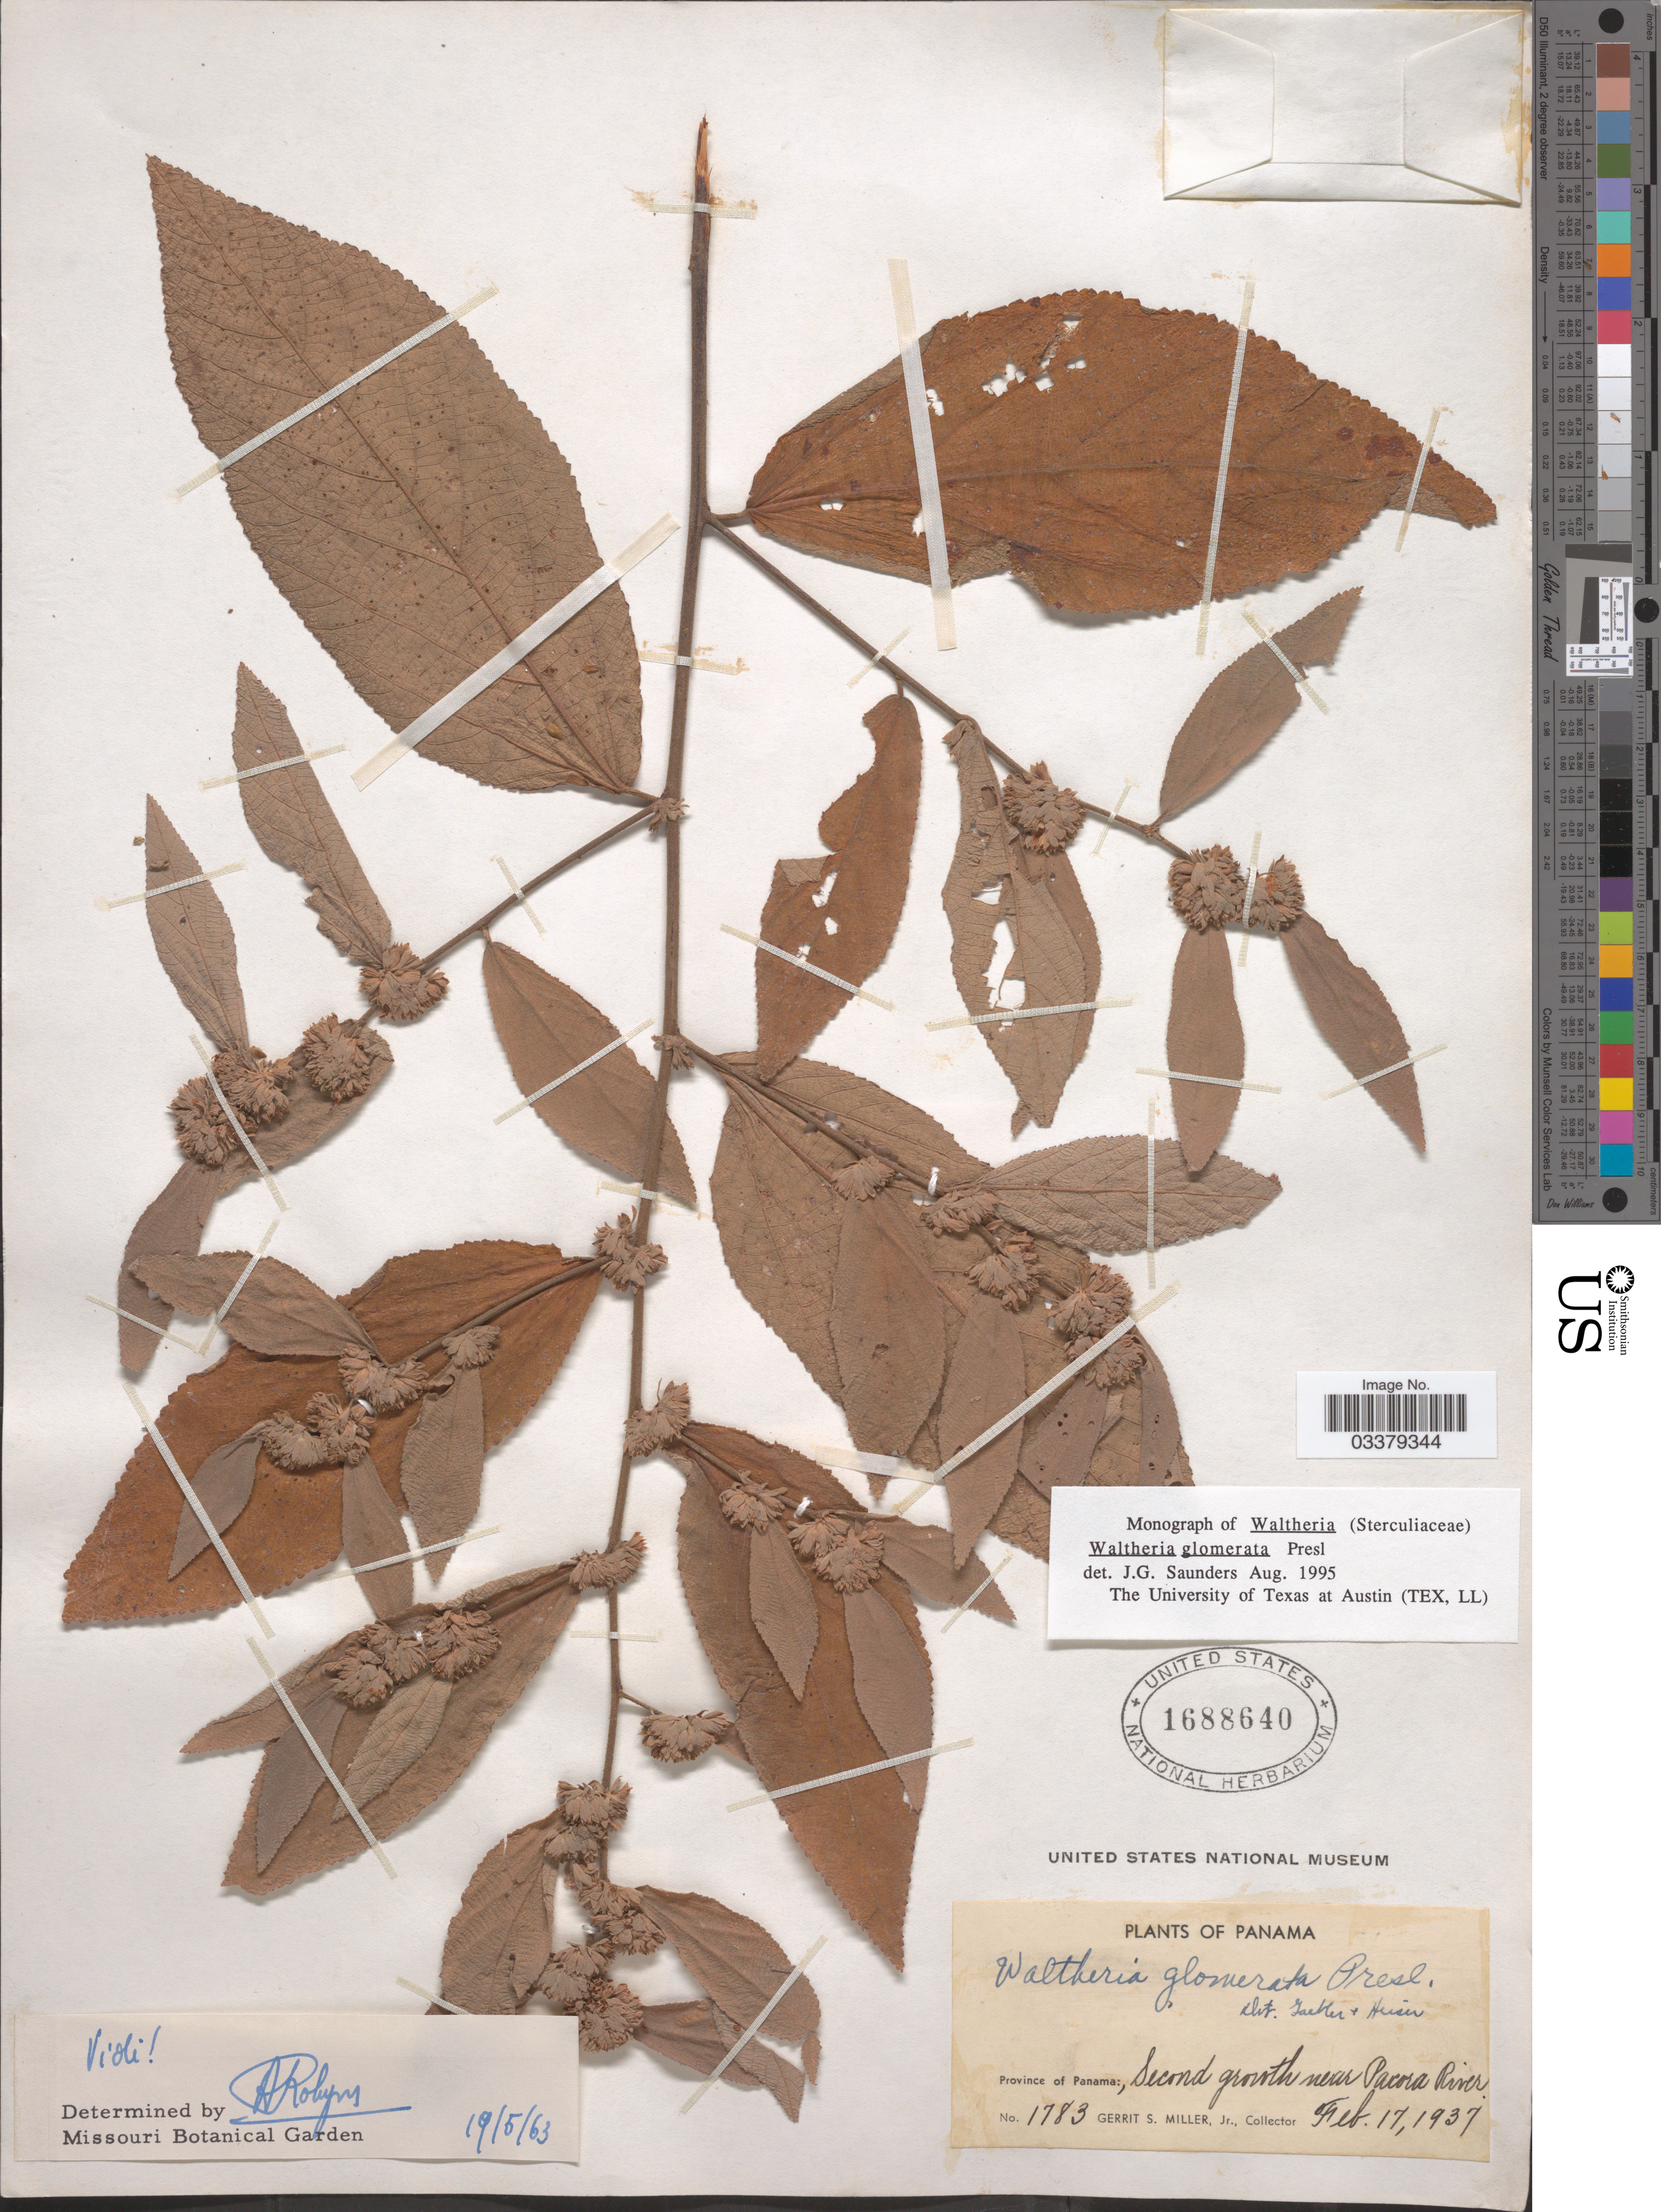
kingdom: Plantae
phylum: Tracheophyta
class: Magnoliopsida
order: Malvales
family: Malvaceae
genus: Waltheria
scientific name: Waltheria glomerata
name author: C. Presl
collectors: G. S. Miller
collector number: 1783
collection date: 1937-02-17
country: Panama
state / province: Panamá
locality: Near Pacora River.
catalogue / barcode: US 1688640